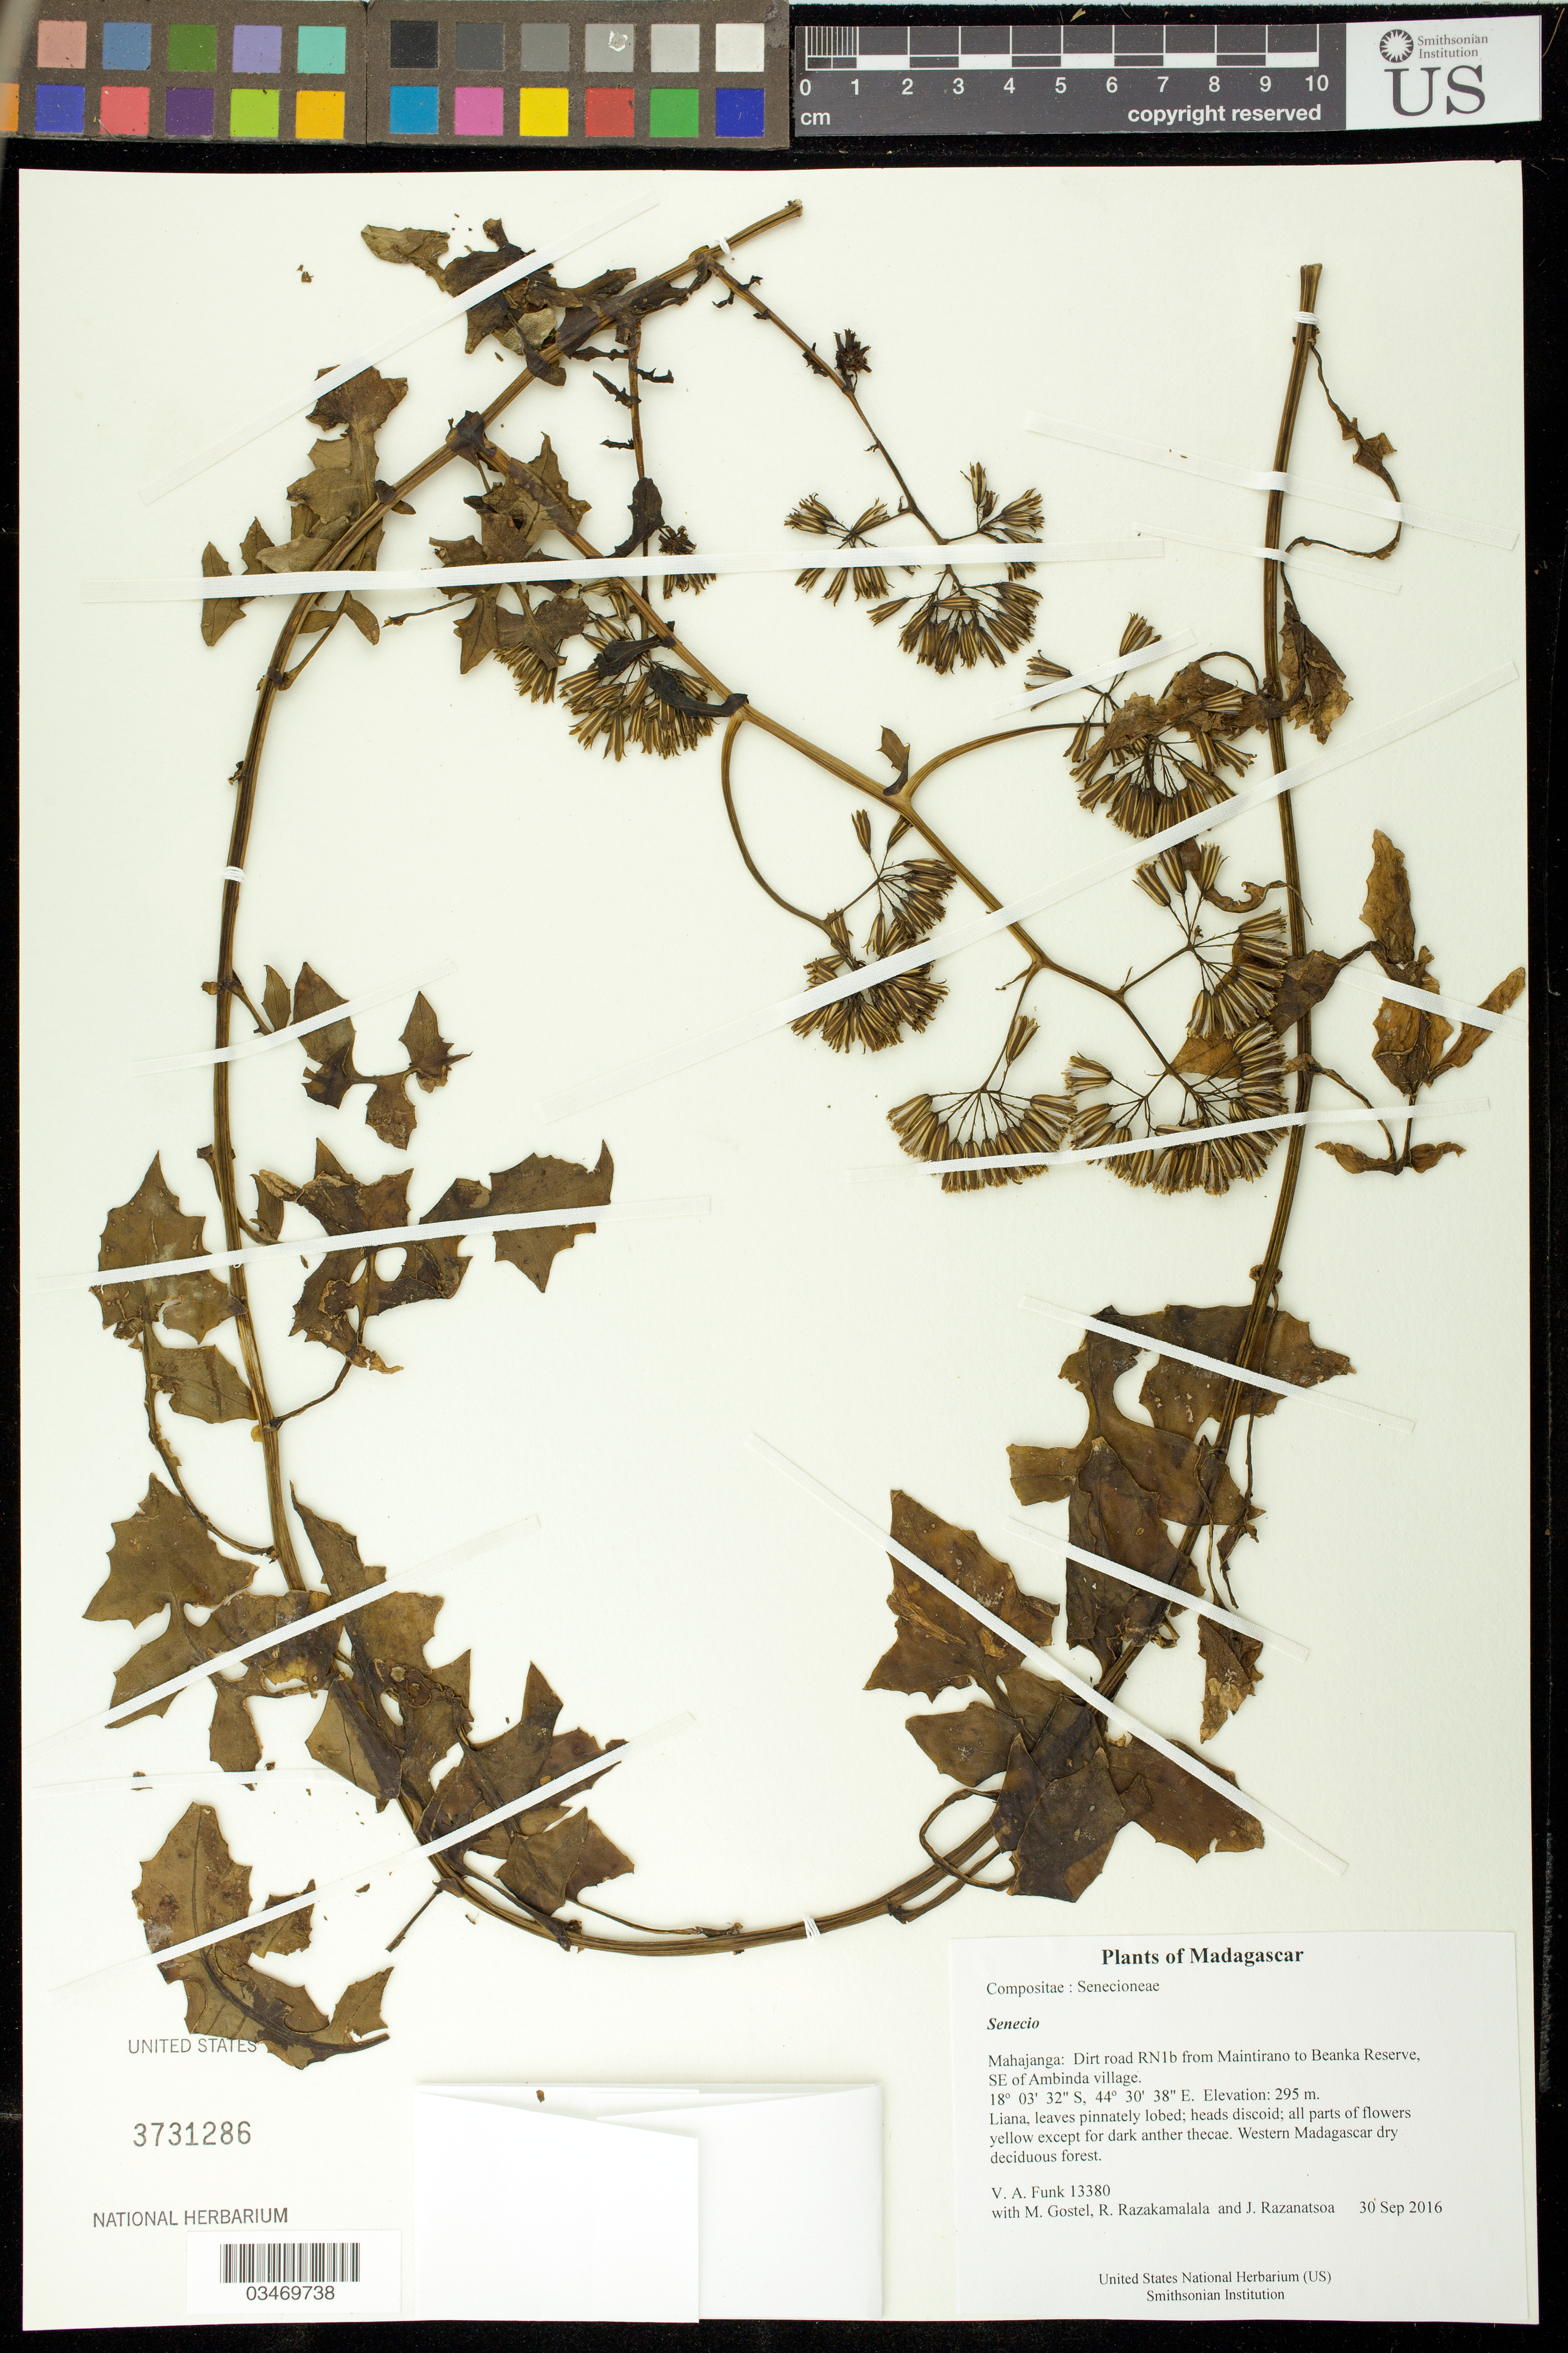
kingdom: Plantae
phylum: Tracheophyta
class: Magnoliopsida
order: Asterales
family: Asteraceae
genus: Senecio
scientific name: Senecio sp.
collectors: M. R. Gostel, R. Razakamalala & J. Razanatsoa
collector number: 13380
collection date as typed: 30 Sep 2016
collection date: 2016-09-30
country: Madagascar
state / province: Melaky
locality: Dirt road RN1b from Maintirano to Beanka Reserve, SE of Ambinda village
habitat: Western Madagascar dry deciduous forest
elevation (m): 295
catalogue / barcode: US 3731286